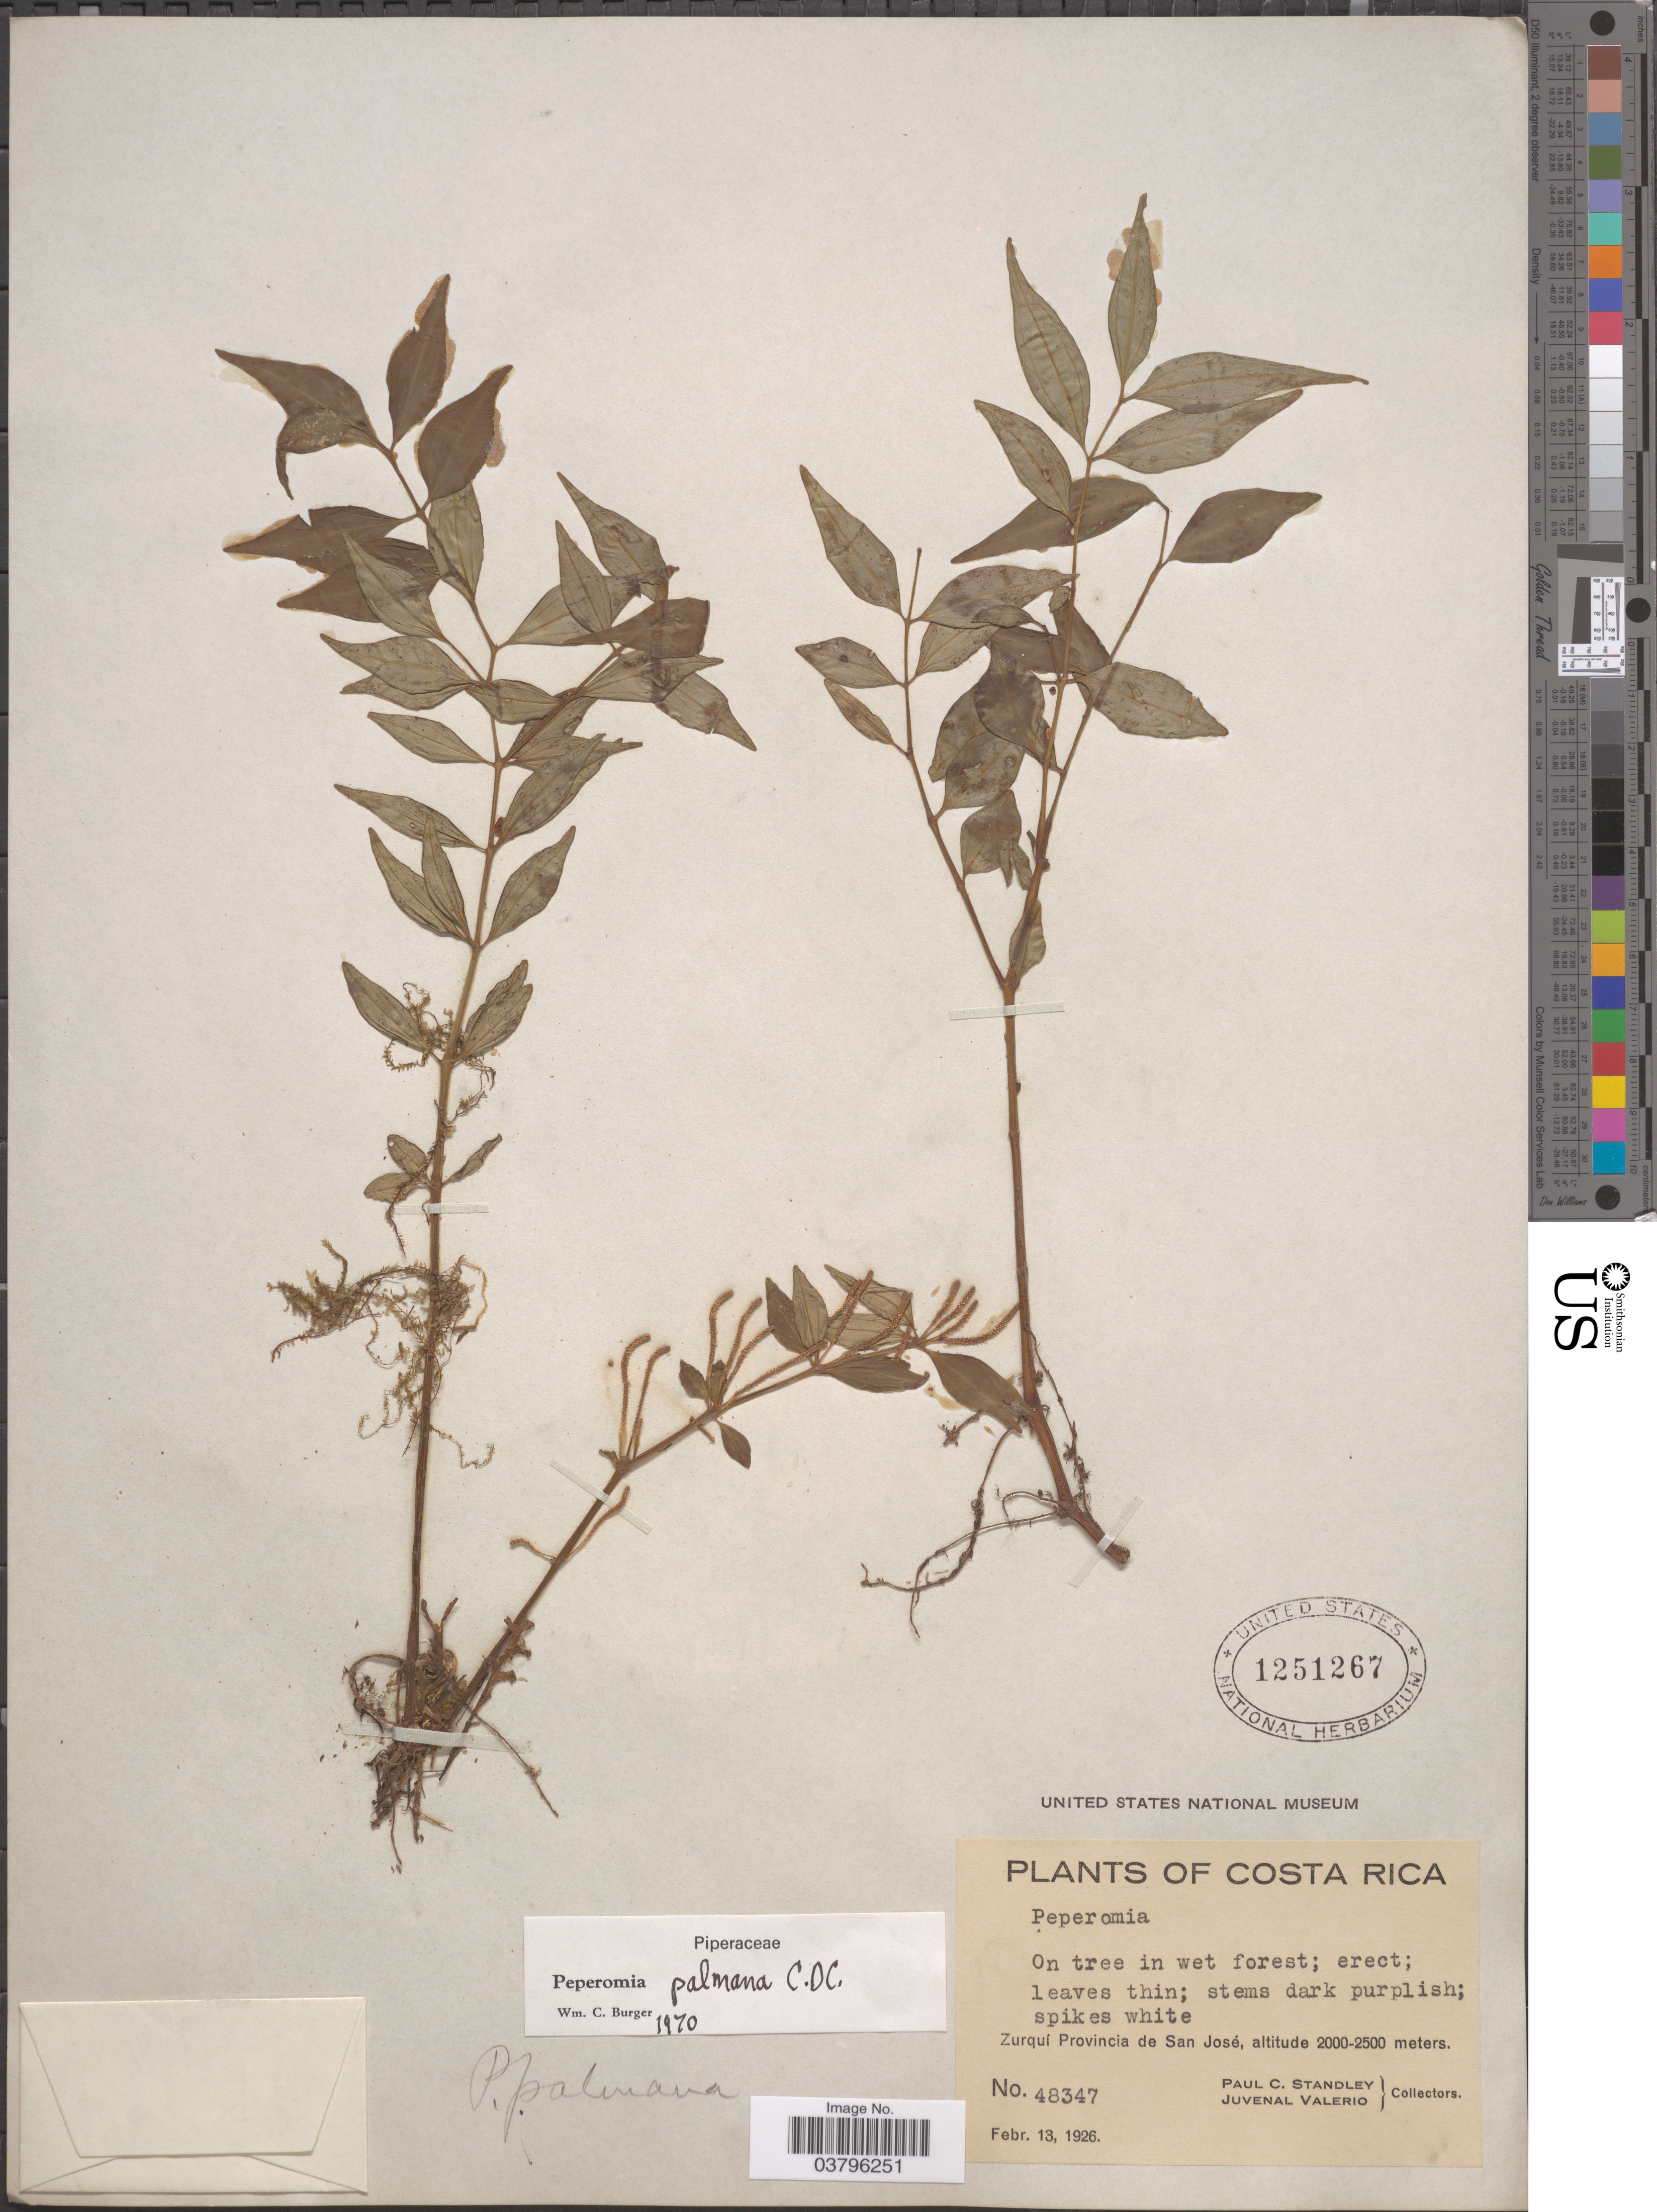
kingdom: Plantae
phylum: Tracheophyta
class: Magnoliopsida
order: Piperales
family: Piperaceae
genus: Peperomia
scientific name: Peperomia palmana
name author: C. DC.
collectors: P. C. Standley & J. Valerio R.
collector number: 48347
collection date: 1926-02-13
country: Costa Rica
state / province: San José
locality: Zurquí.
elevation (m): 2000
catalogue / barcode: US 1251267